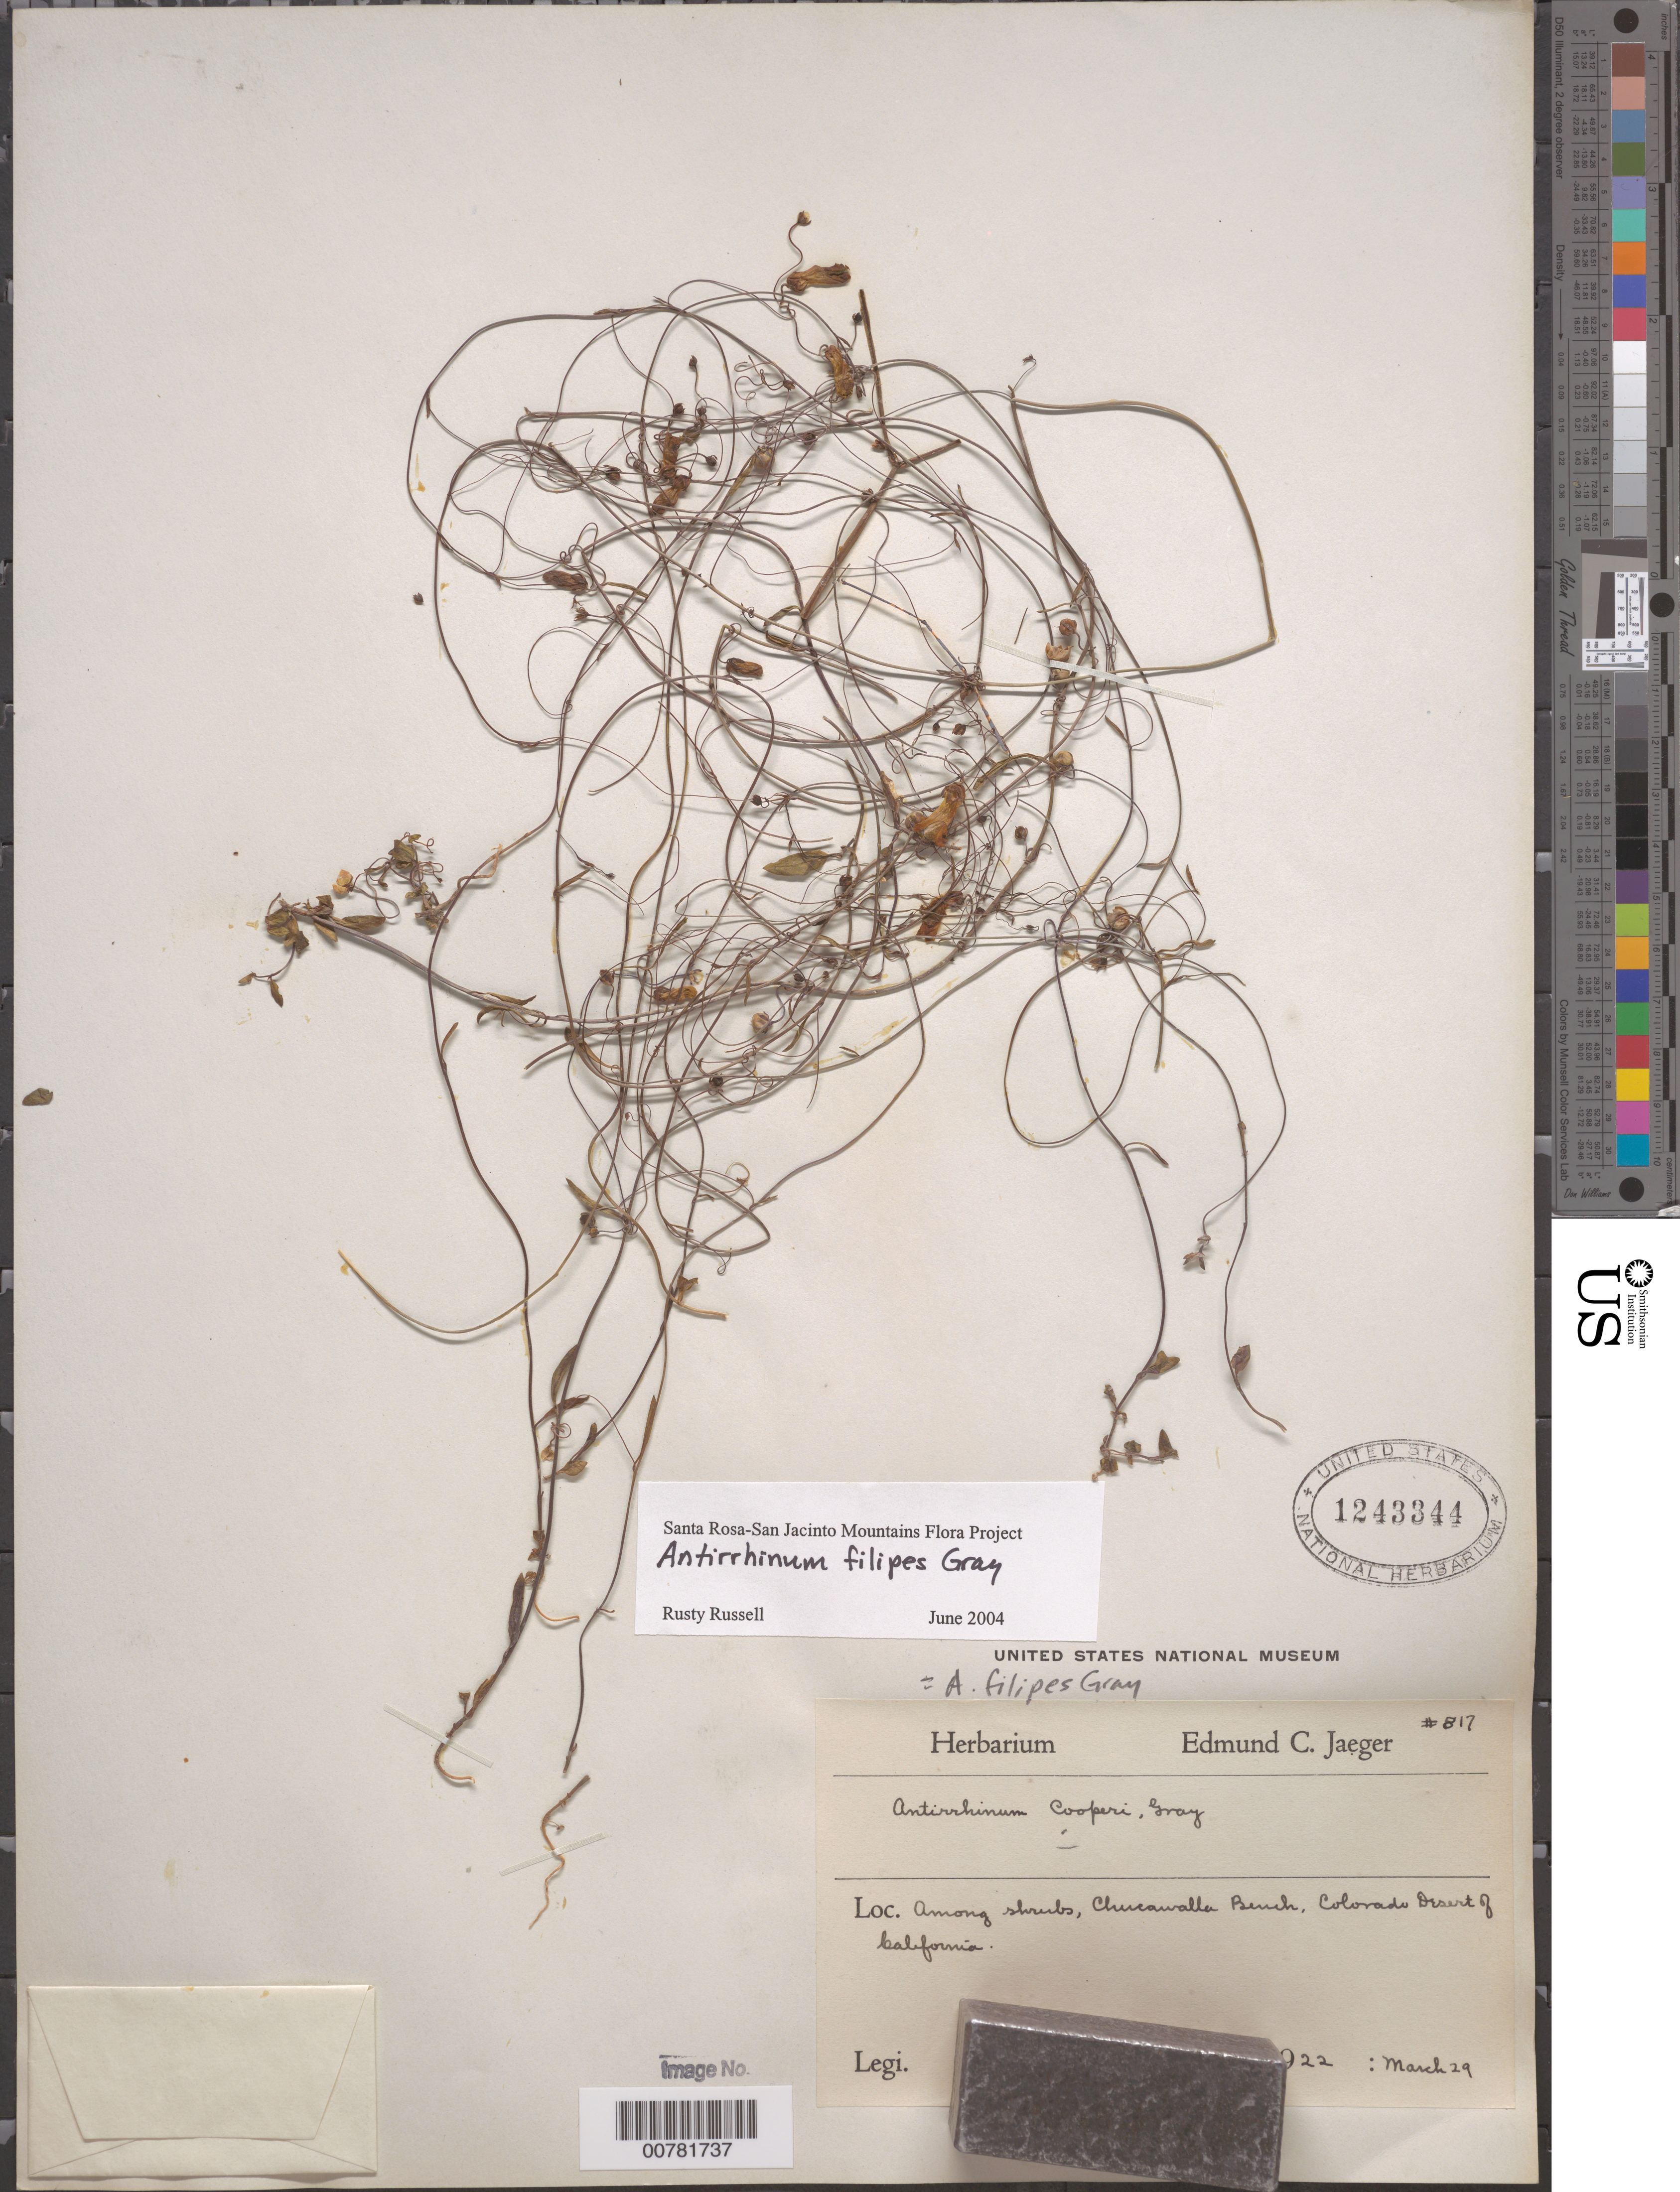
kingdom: Plantae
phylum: Tracheophyta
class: Magnoliopsida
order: Lamiales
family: Plantaginaceae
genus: Asarina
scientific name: Asarina filipes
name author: (A. Gray) Pennell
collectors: ex herb. E.C. Jaeger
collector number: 817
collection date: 1922-03-29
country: United States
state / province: California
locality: Chucawalla Bench, Colorado Desert of California.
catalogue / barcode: US 1243344